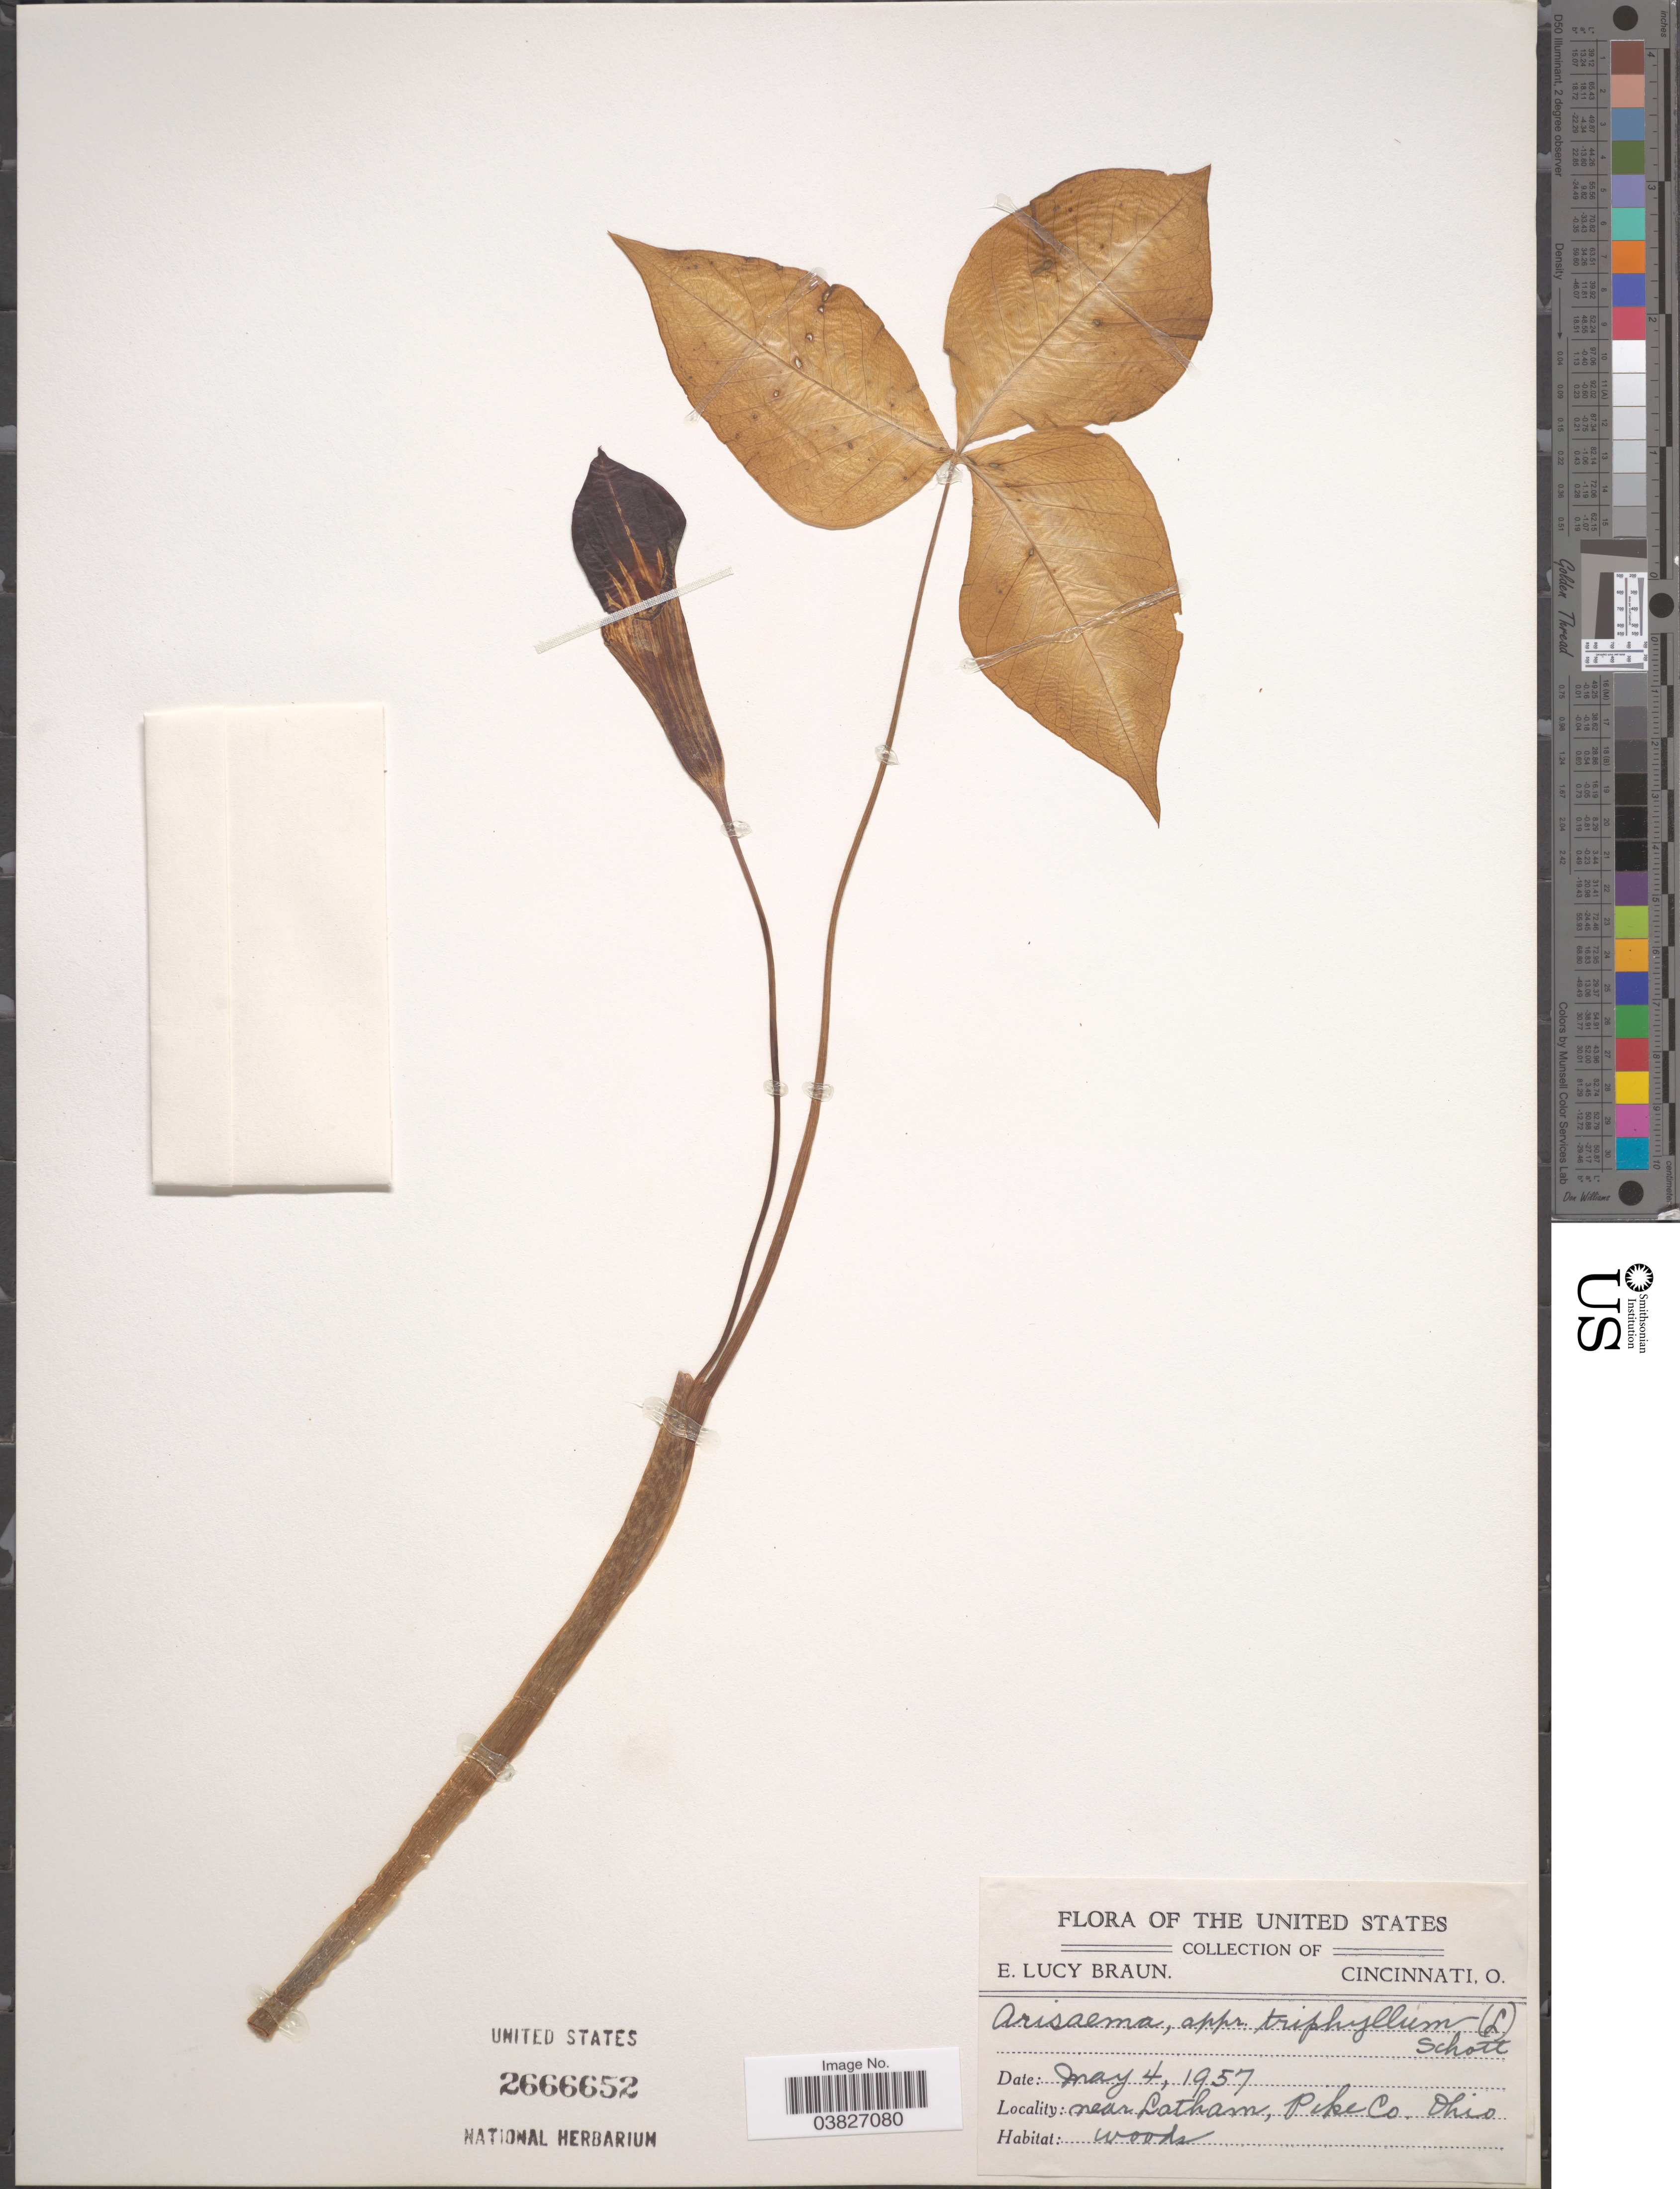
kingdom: Plantae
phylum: Tracheophyta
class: Liliopsida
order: Alismatales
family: Araceae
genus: Arisaema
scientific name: Arisaema triphyllum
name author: (L.) Schott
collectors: E. L. Braun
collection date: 1957-05-04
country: United States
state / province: Ohio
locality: Near Latham, Pike Co.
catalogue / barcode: US 2666652